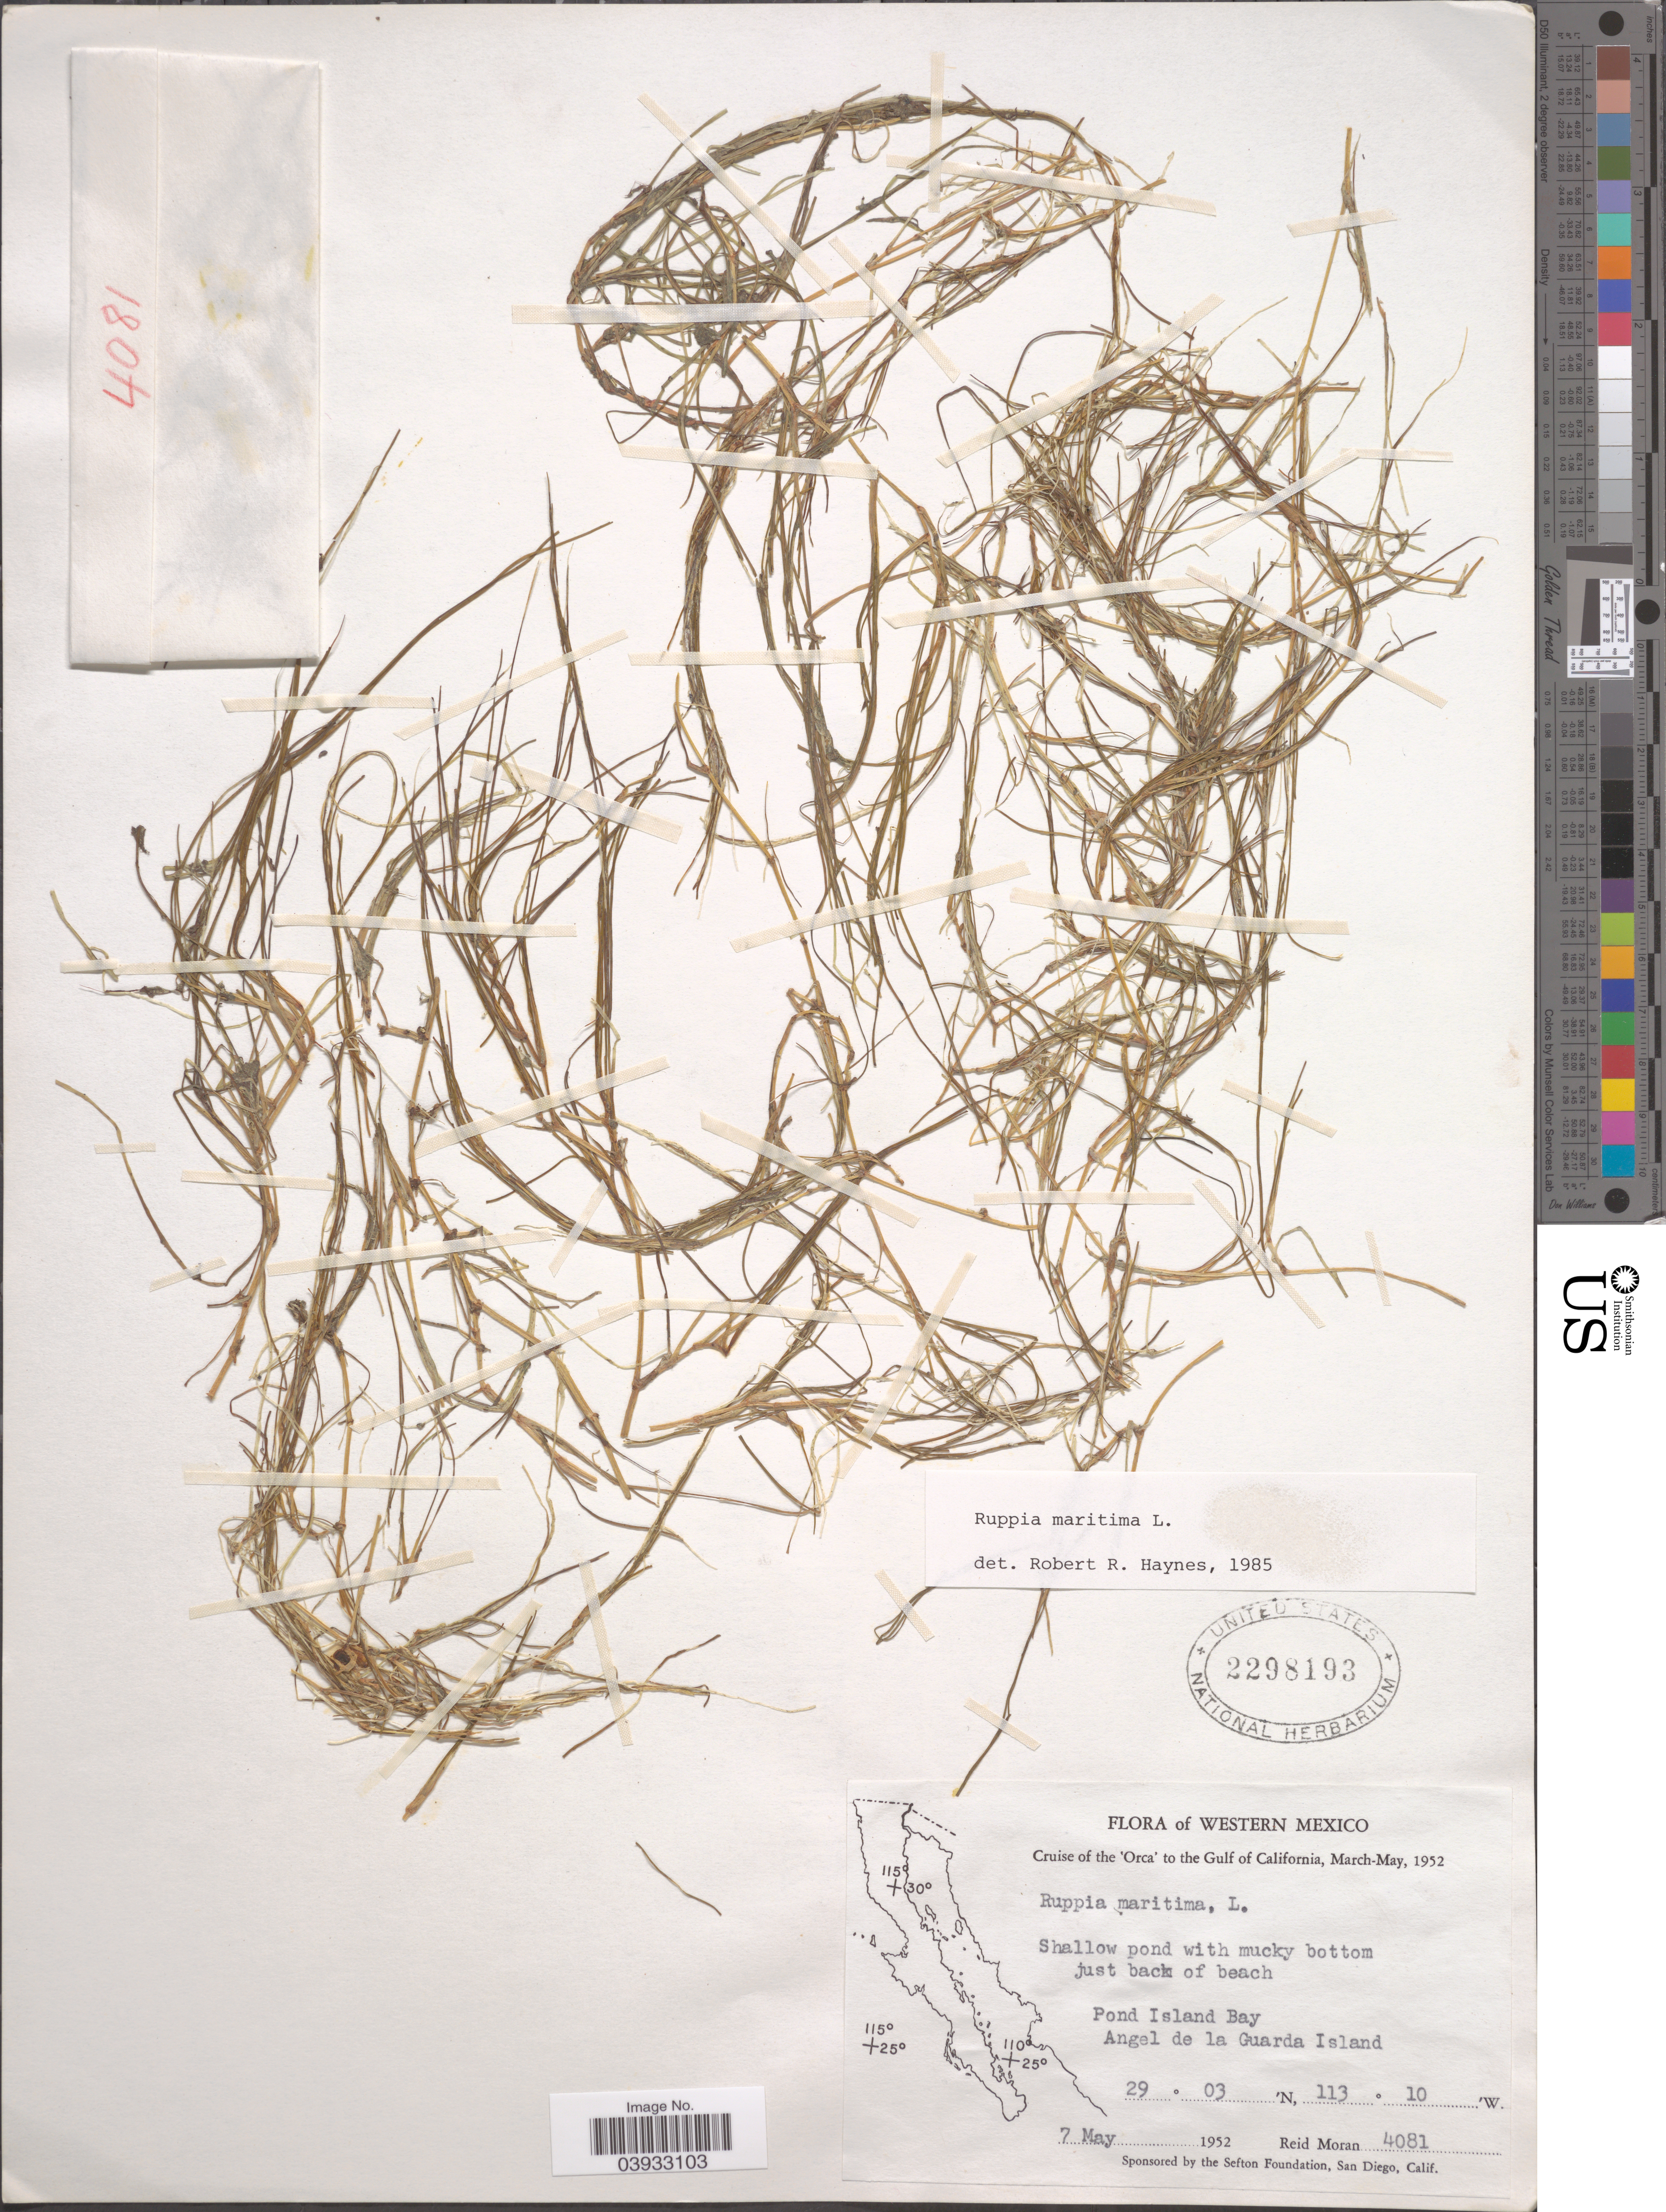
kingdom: Plantae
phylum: Tracheophyta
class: Liliopsida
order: Alismatales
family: Ruppiaceae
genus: Ruppia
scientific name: Ruppia maritima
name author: L.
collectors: R. Moran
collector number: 4081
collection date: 1952-05-07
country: Mexico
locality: Western Mexico. Cruise of the 'Orca' to the Gulf of California. Pond Island Bay. Angel de la Guarda Island.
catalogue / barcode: US 2298193